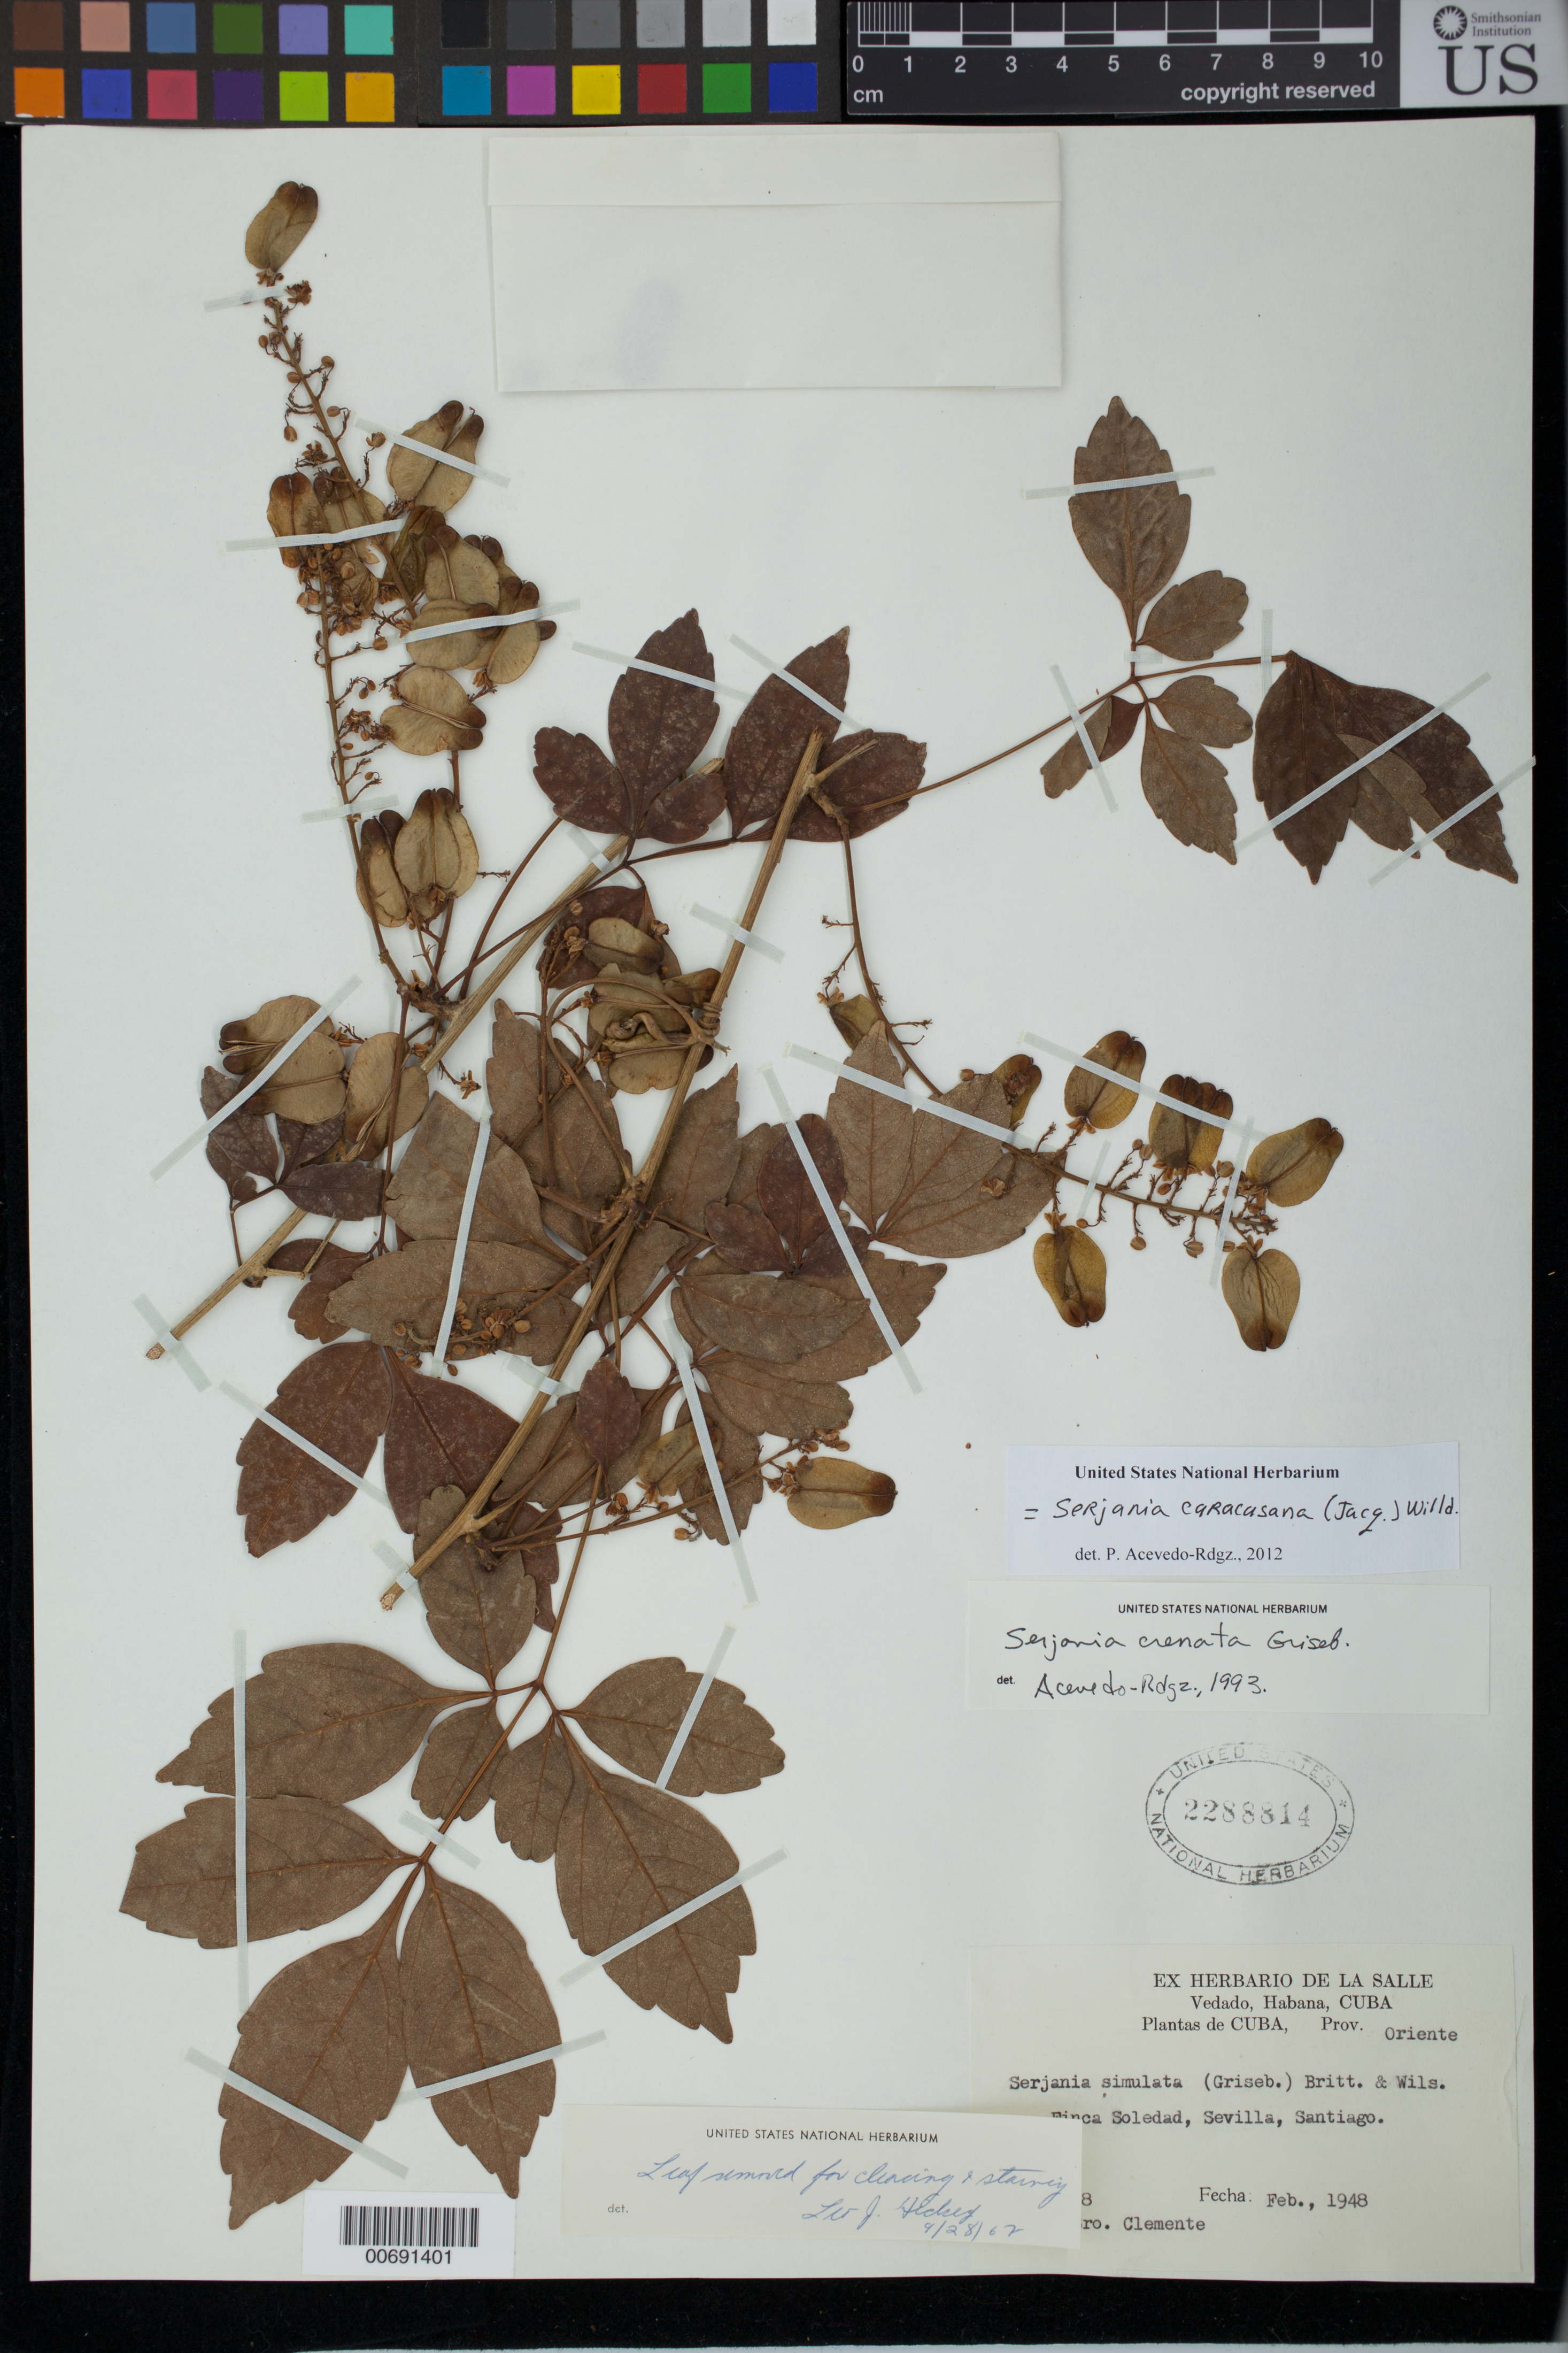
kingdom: Plantae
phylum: Tracheophyta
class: Magnoliopsida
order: Sapindales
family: Sapindaceae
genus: Serjania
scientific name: Serjania crenata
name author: Griseb.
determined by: Acevedo-Rodríguez, P., (BOT), Smithsonian Institution - National Museum of Natural History (UNITED STATES)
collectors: Bro. Clemente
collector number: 5918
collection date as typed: Feb 1948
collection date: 1948-02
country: Cuba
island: Greater Antilles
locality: Prov. Oriente: Finca Soledad, Seville, Santiago.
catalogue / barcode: US 2288814